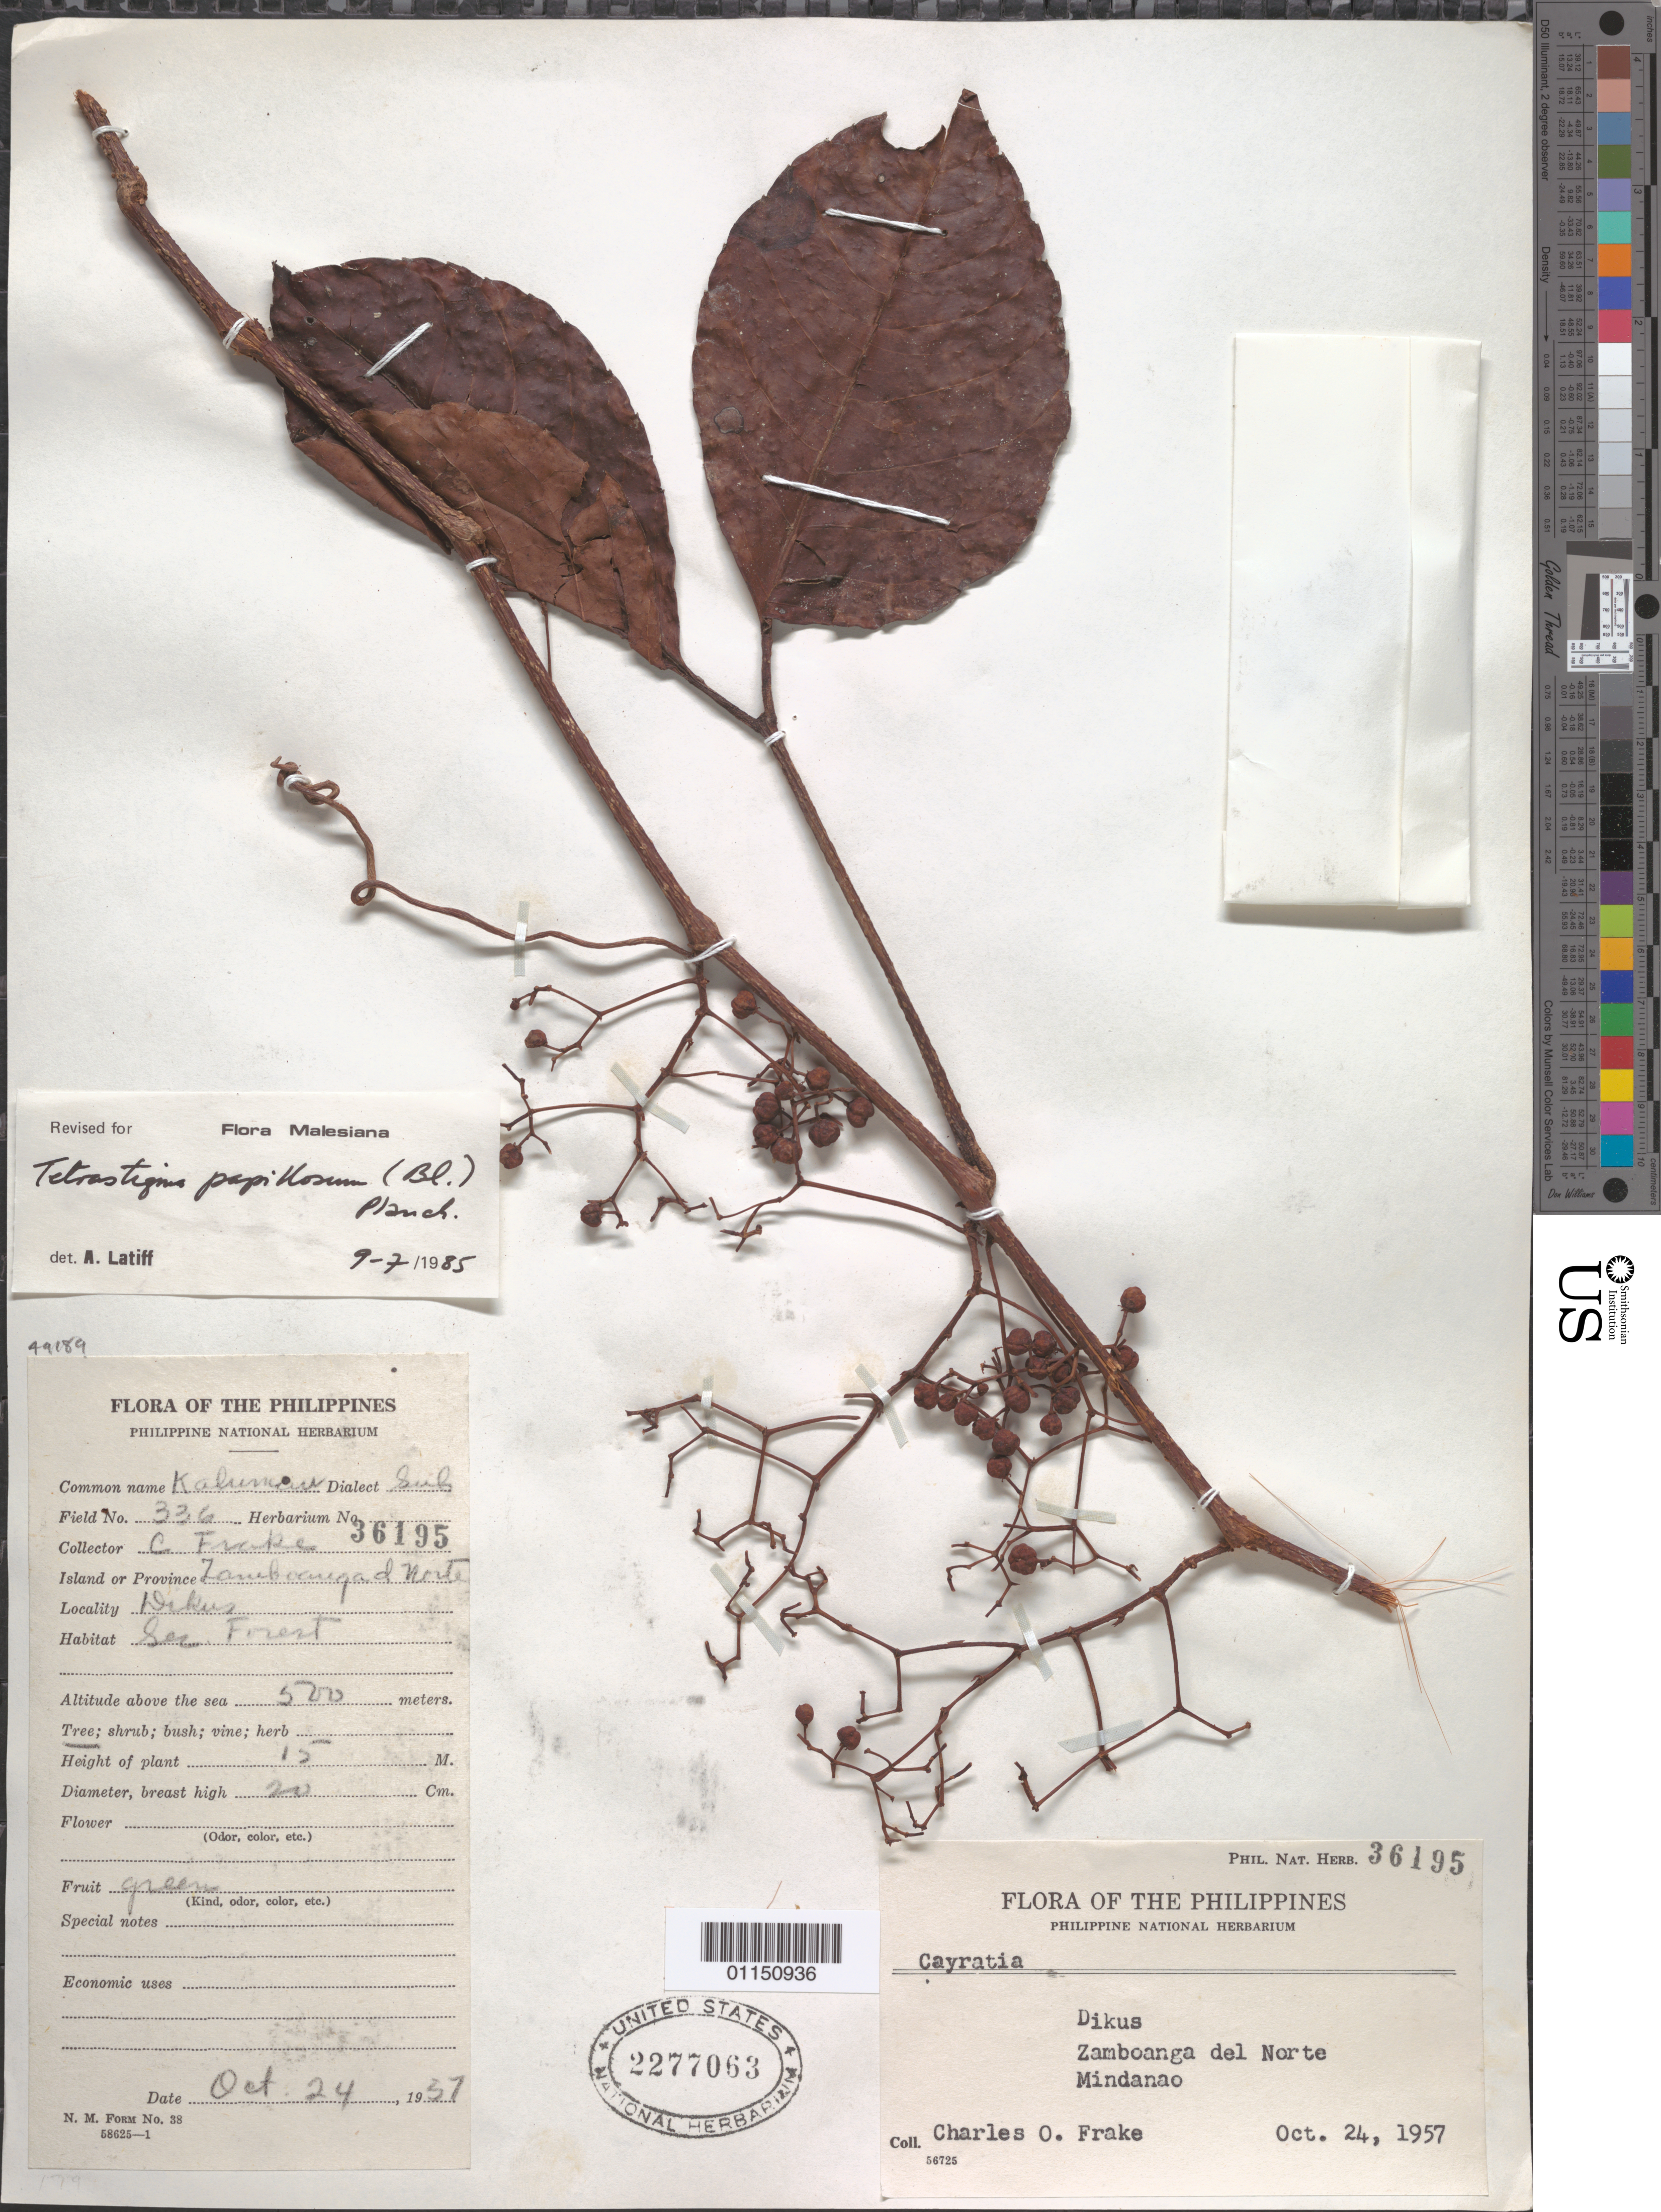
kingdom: Plantae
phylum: Tracheophyta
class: Magnoliopsida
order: Vitales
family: Vitaceae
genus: Tetrastigma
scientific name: Tetrastigma papillosum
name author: (Blume) Planch.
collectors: C. O. Frake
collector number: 36195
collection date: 1957-10-24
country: Philippines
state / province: Zamboanga Peninsula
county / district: Zamboanga del Norte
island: Mindanao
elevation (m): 500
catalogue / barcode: US 2277063